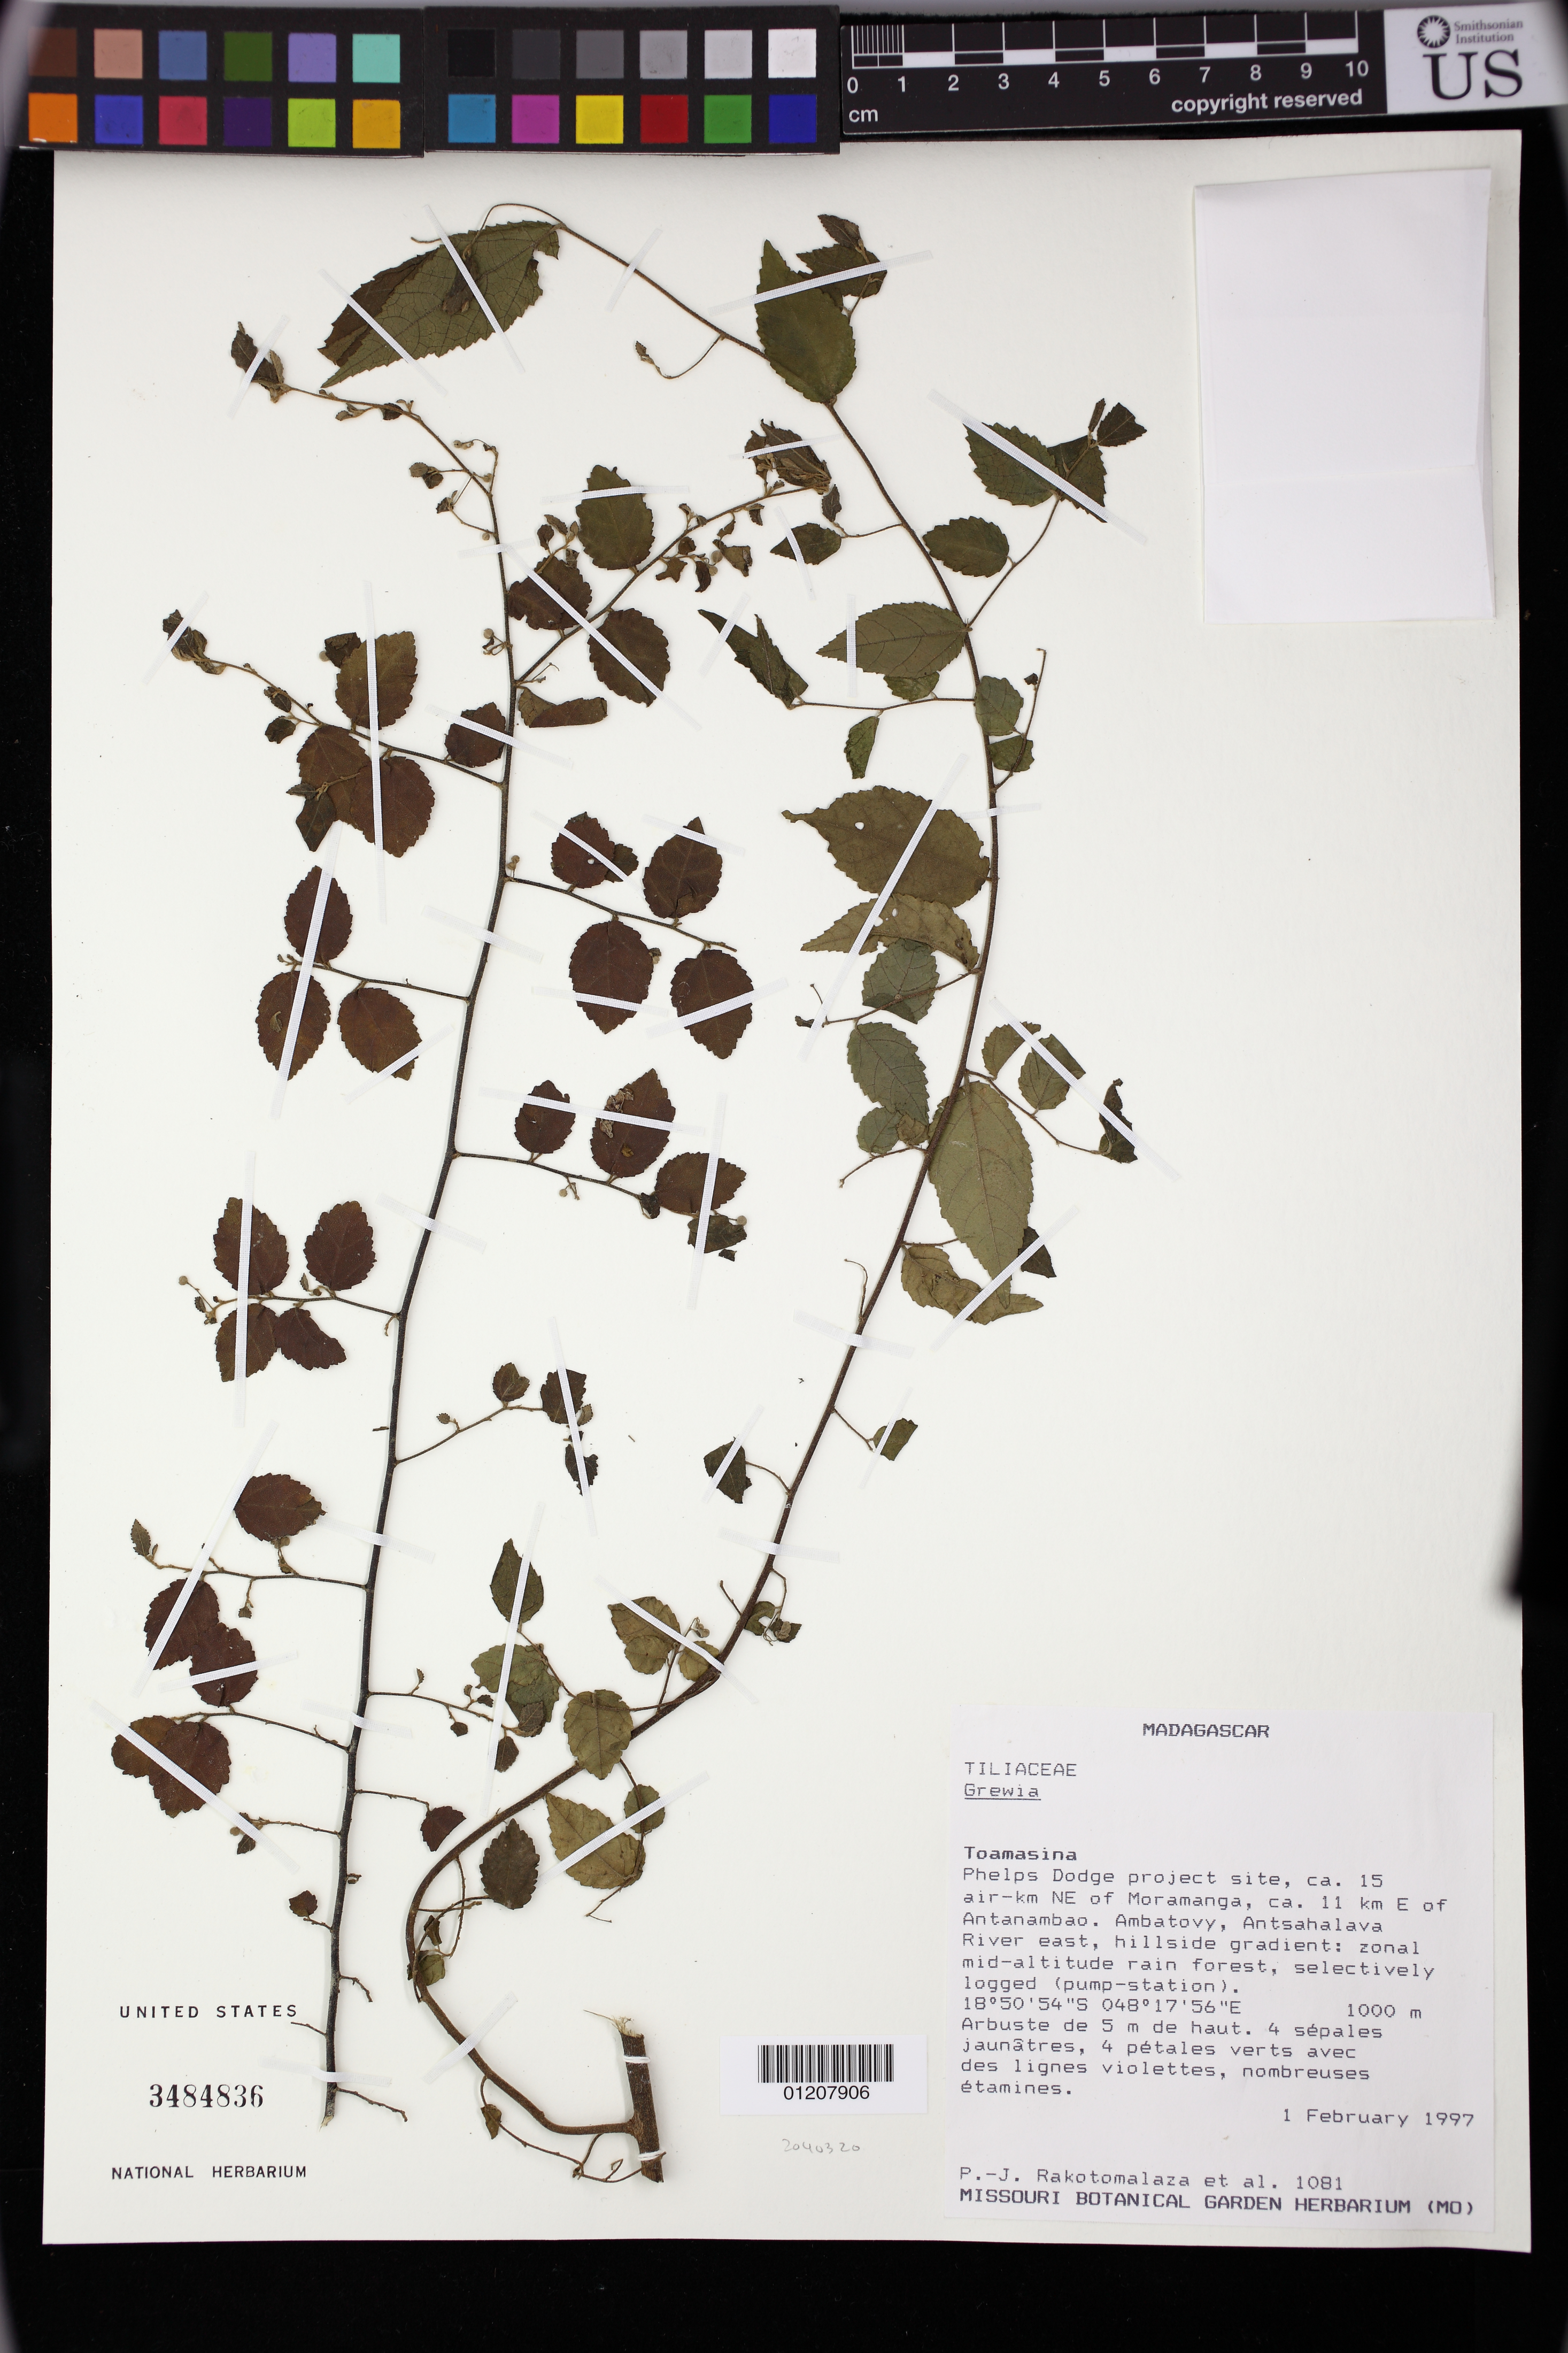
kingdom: Plantae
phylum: Tracheophyta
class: Magnoliopsida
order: Malvales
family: Malvaceae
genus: Grewia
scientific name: Grewia sp.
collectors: P. J. Rakotomalaza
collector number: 1081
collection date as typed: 02 Jan 1997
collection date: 1997-01-02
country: Madagascar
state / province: Atsinanana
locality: Toamasina. Phelps Dodge project site, ca. 15 air-km NE of Moramanga, ca. 11 km E of Antanambao. Ambatovy, Antsahalava River east, hillside gradient: zonal mid-altitude rain forest, selectively logged (pump-station).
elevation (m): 1000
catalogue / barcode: US 3484836